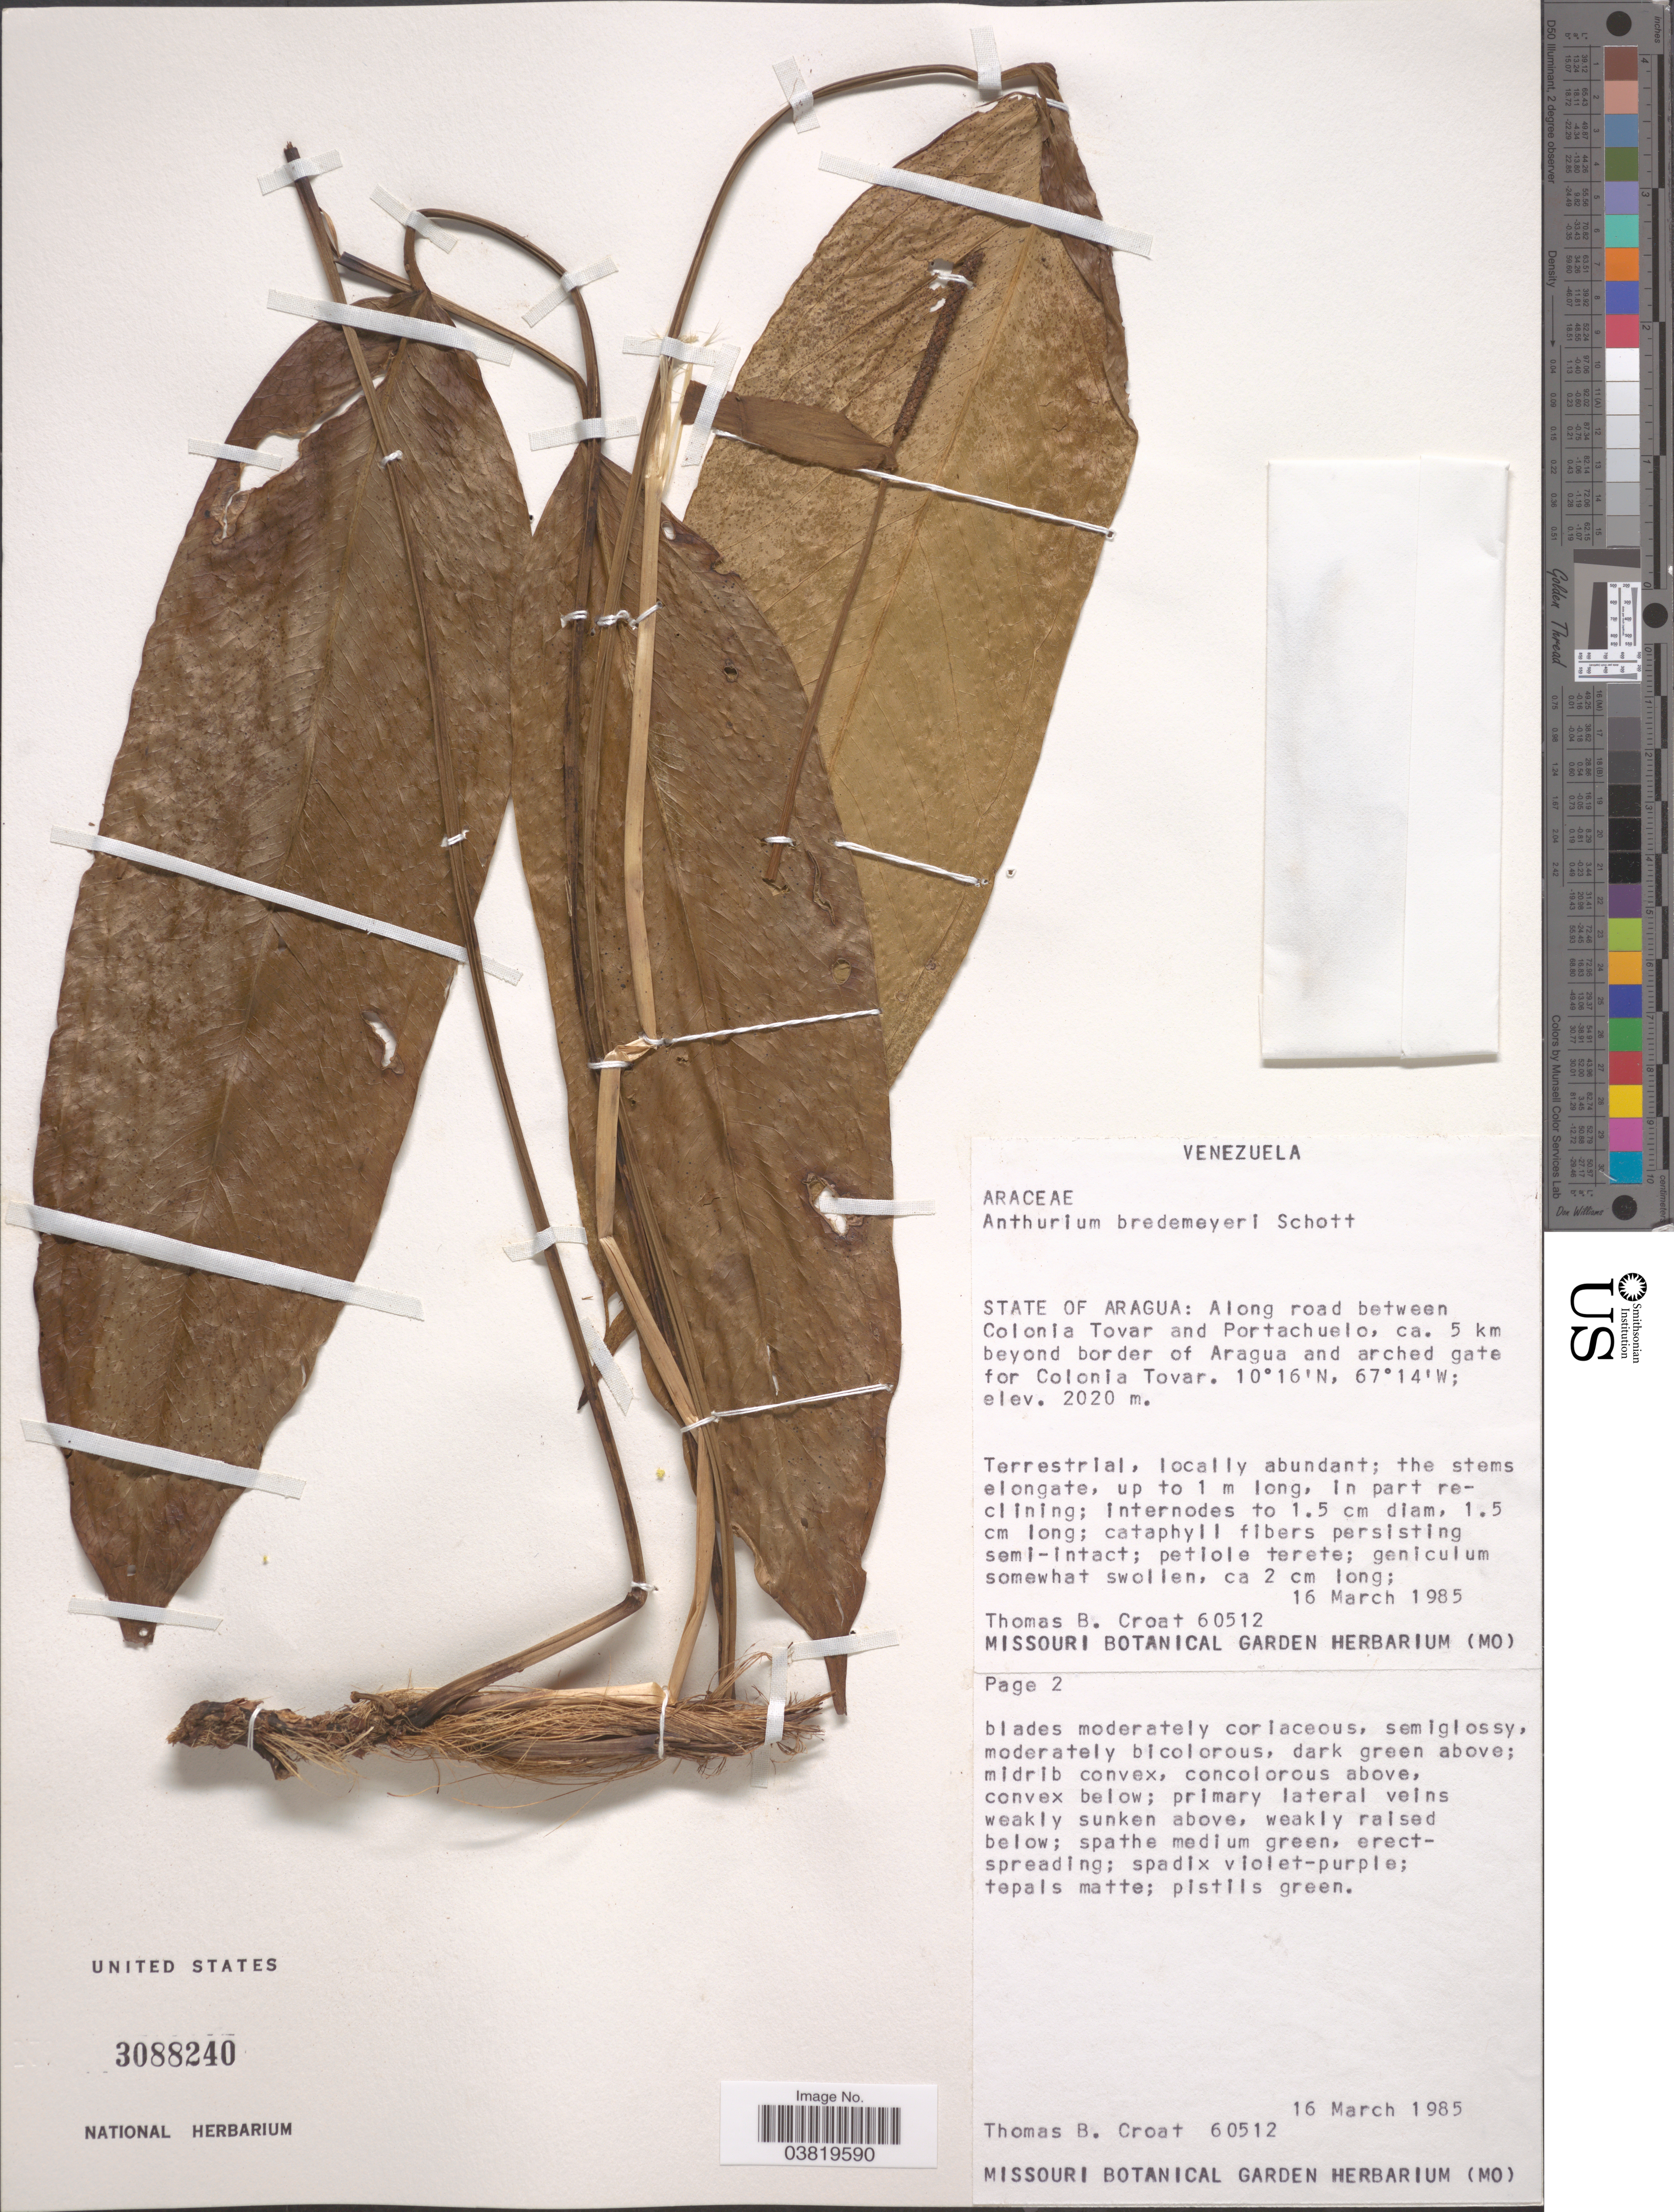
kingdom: Plantae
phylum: Tracheophyta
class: Liliopsida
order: Alismatales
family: Araceae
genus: Anthurium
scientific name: Anthurium bredemeyeri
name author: Schott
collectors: T. B. Croat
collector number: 60512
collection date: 1985-03-16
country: Venezuela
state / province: Aragua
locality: Along road between Colonia Tovar and Portachuelo, ca. 5 km beyond border of Aragua and arched gate for Colonia Tovar.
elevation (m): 2020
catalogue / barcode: US 3088240